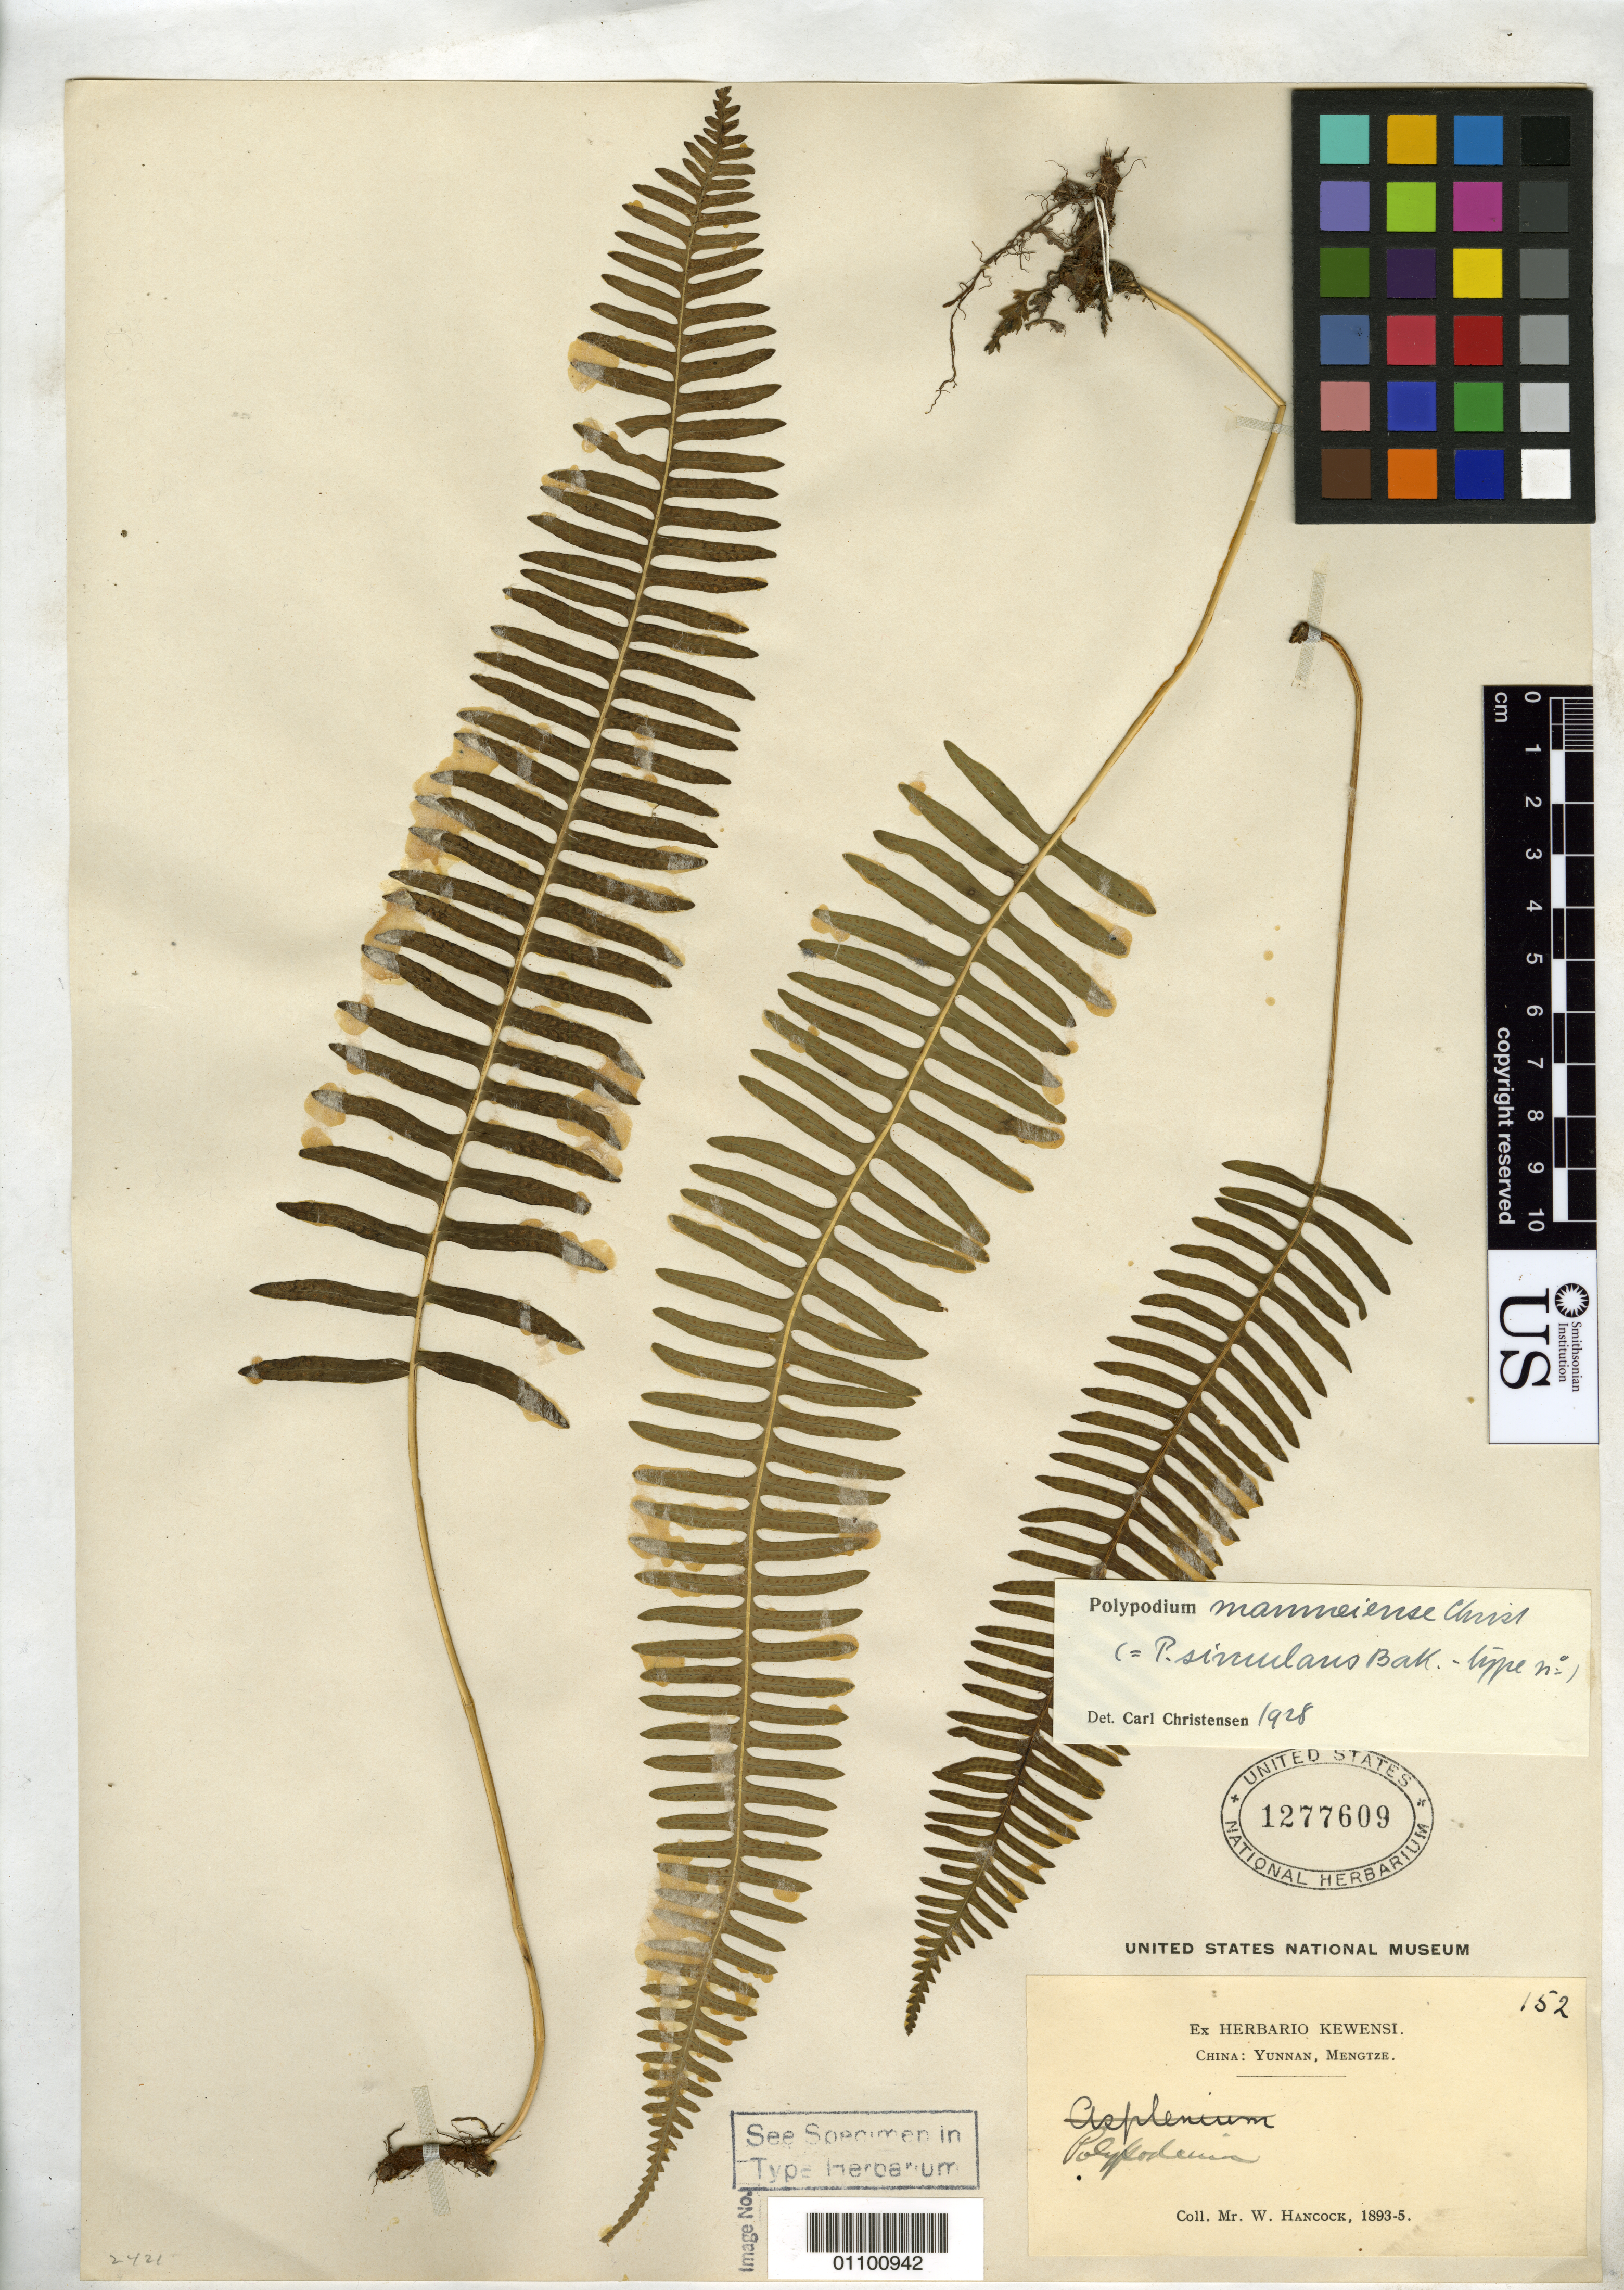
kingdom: Plantae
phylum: Tracheophyta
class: Polypodiopsida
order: Polypodiales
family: Polypodiaceae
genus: Polypodium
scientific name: Polypodium simulans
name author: Baker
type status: Isotype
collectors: W. Hancock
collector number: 152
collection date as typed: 1893 to -- --- 1895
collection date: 1893/1895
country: China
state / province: Yunnan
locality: Mengtze.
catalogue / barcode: US 1277609